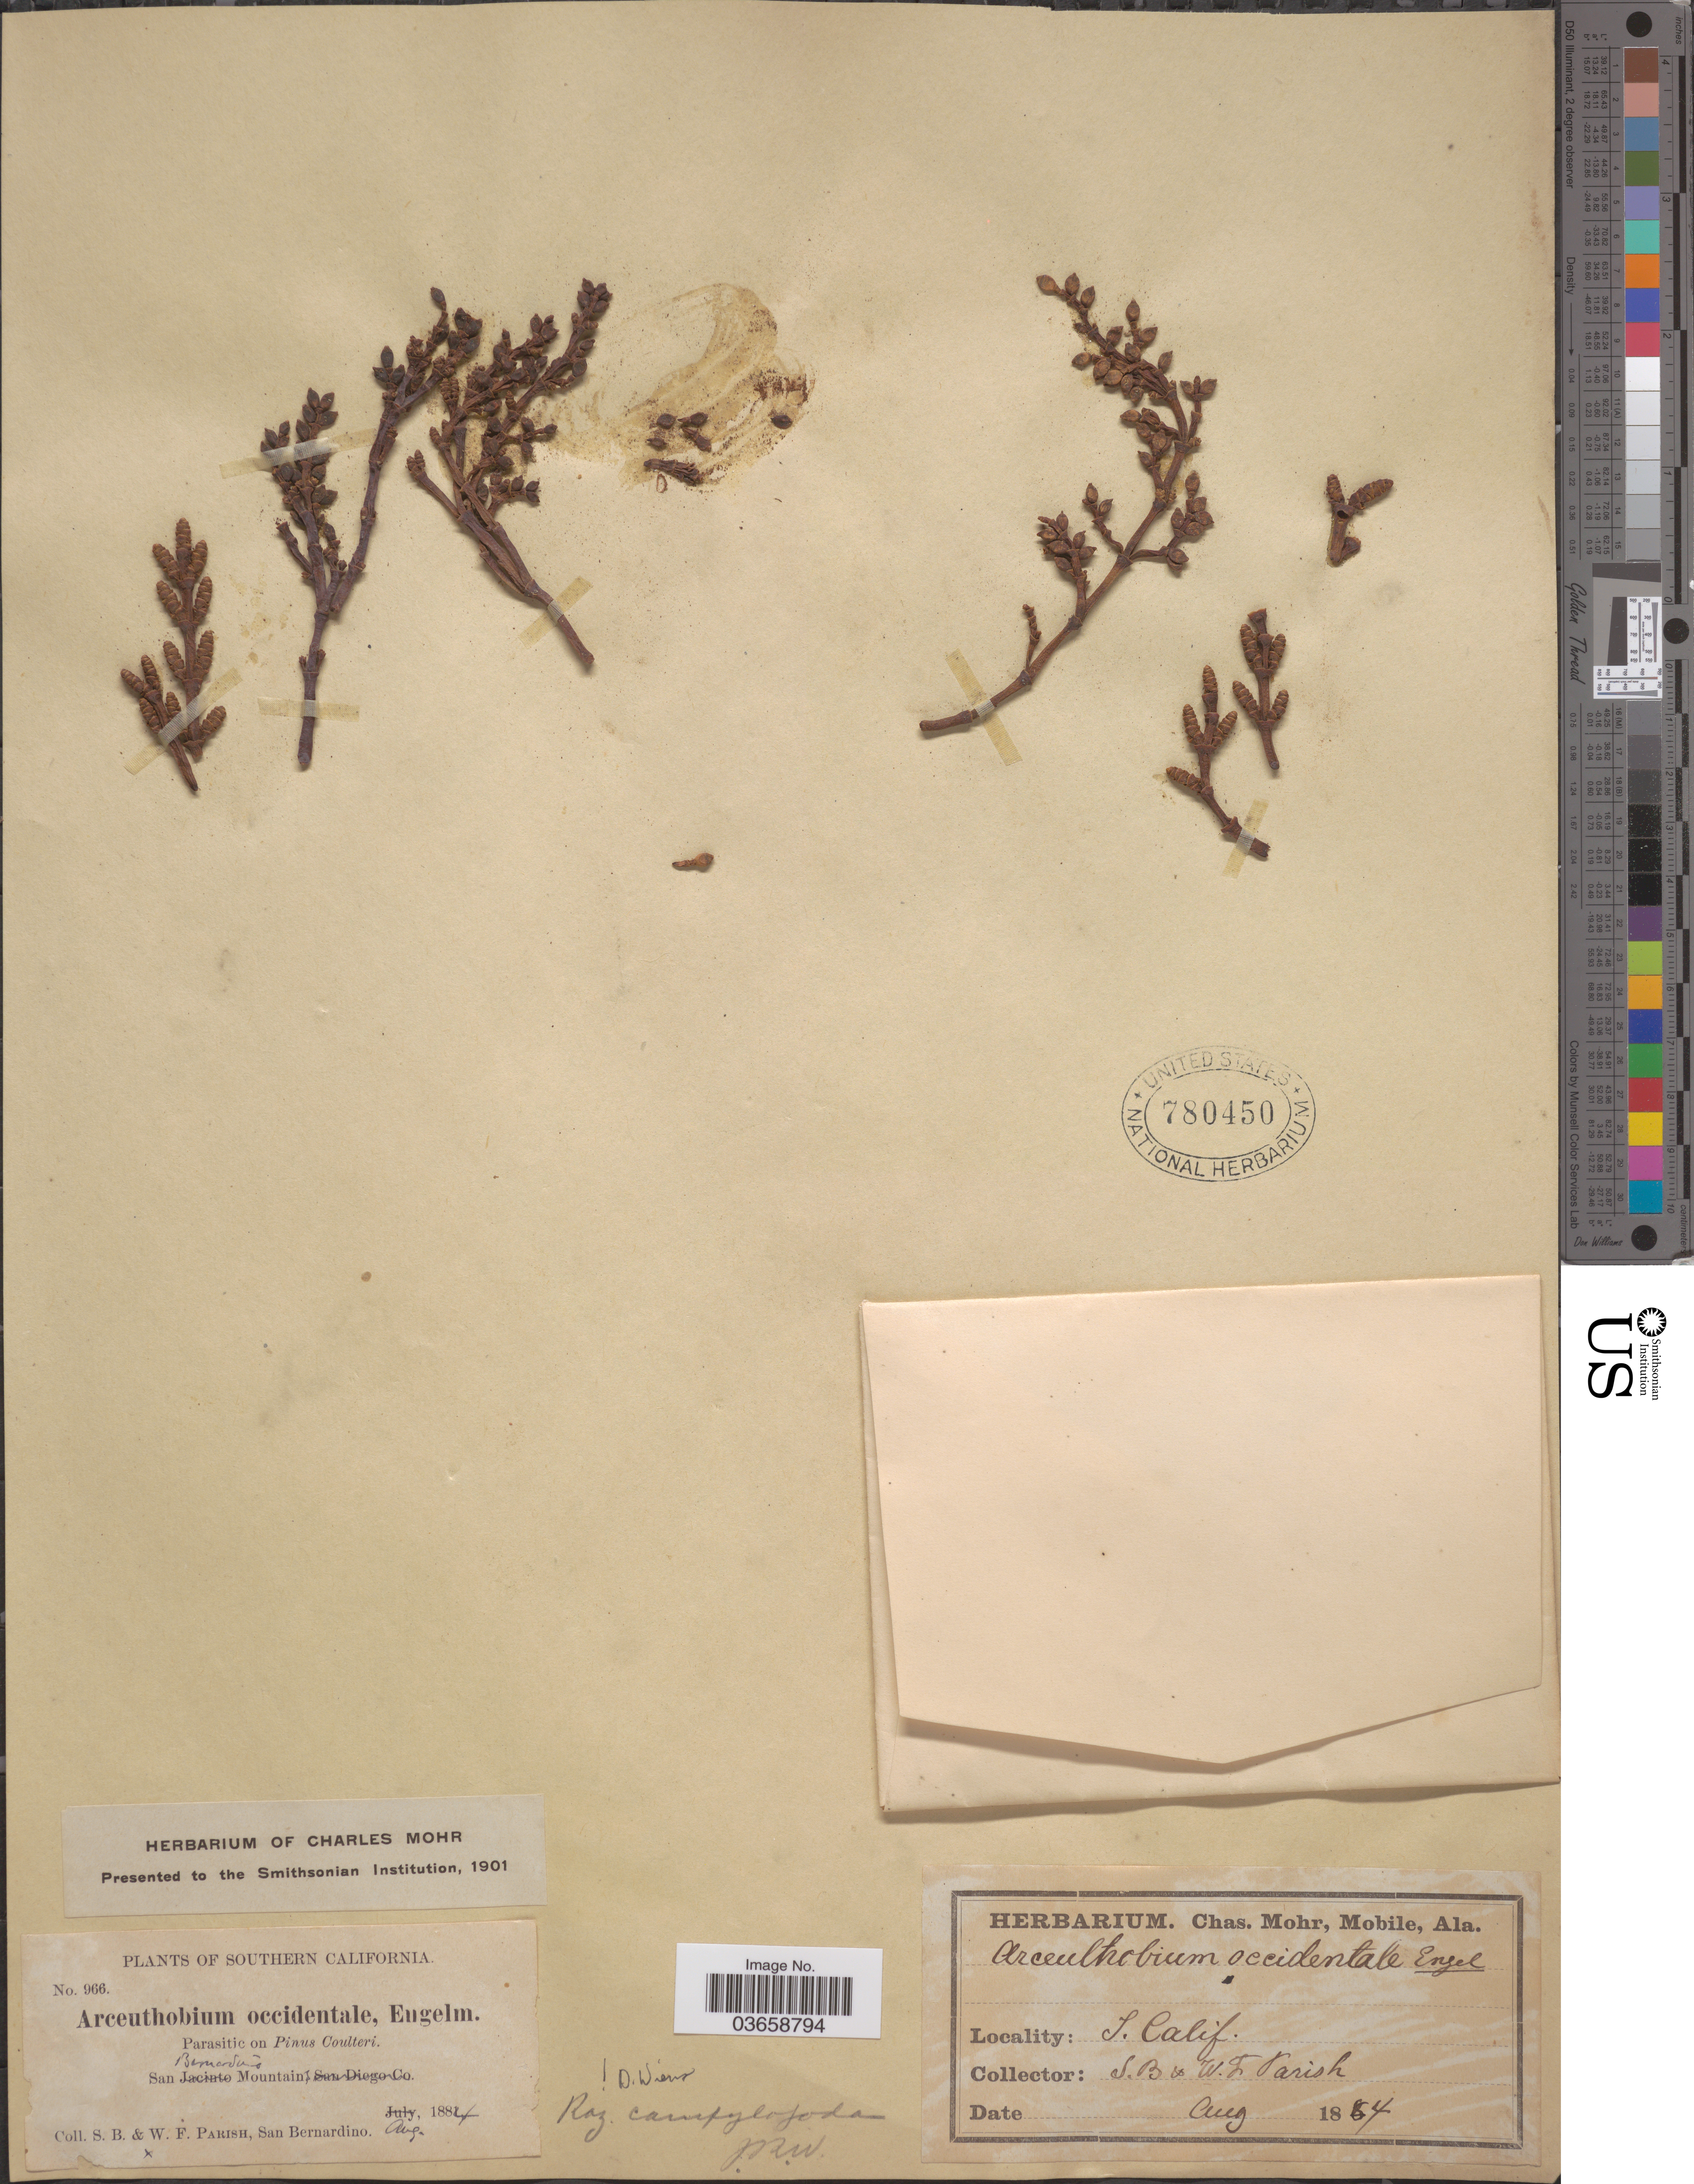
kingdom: Plantae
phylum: Tracheophyta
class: Magnoliopsida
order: Santalales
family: Viscaceae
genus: Arceuthobium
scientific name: Arceuthobium campylopodum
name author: Engelm.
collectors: S. B. Parish & W. F. Parish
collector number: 966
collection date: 1884-08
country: United States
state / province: California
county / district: San Bernardino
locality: Southern California. San Bernardino Mountains.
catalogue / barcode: US 780450